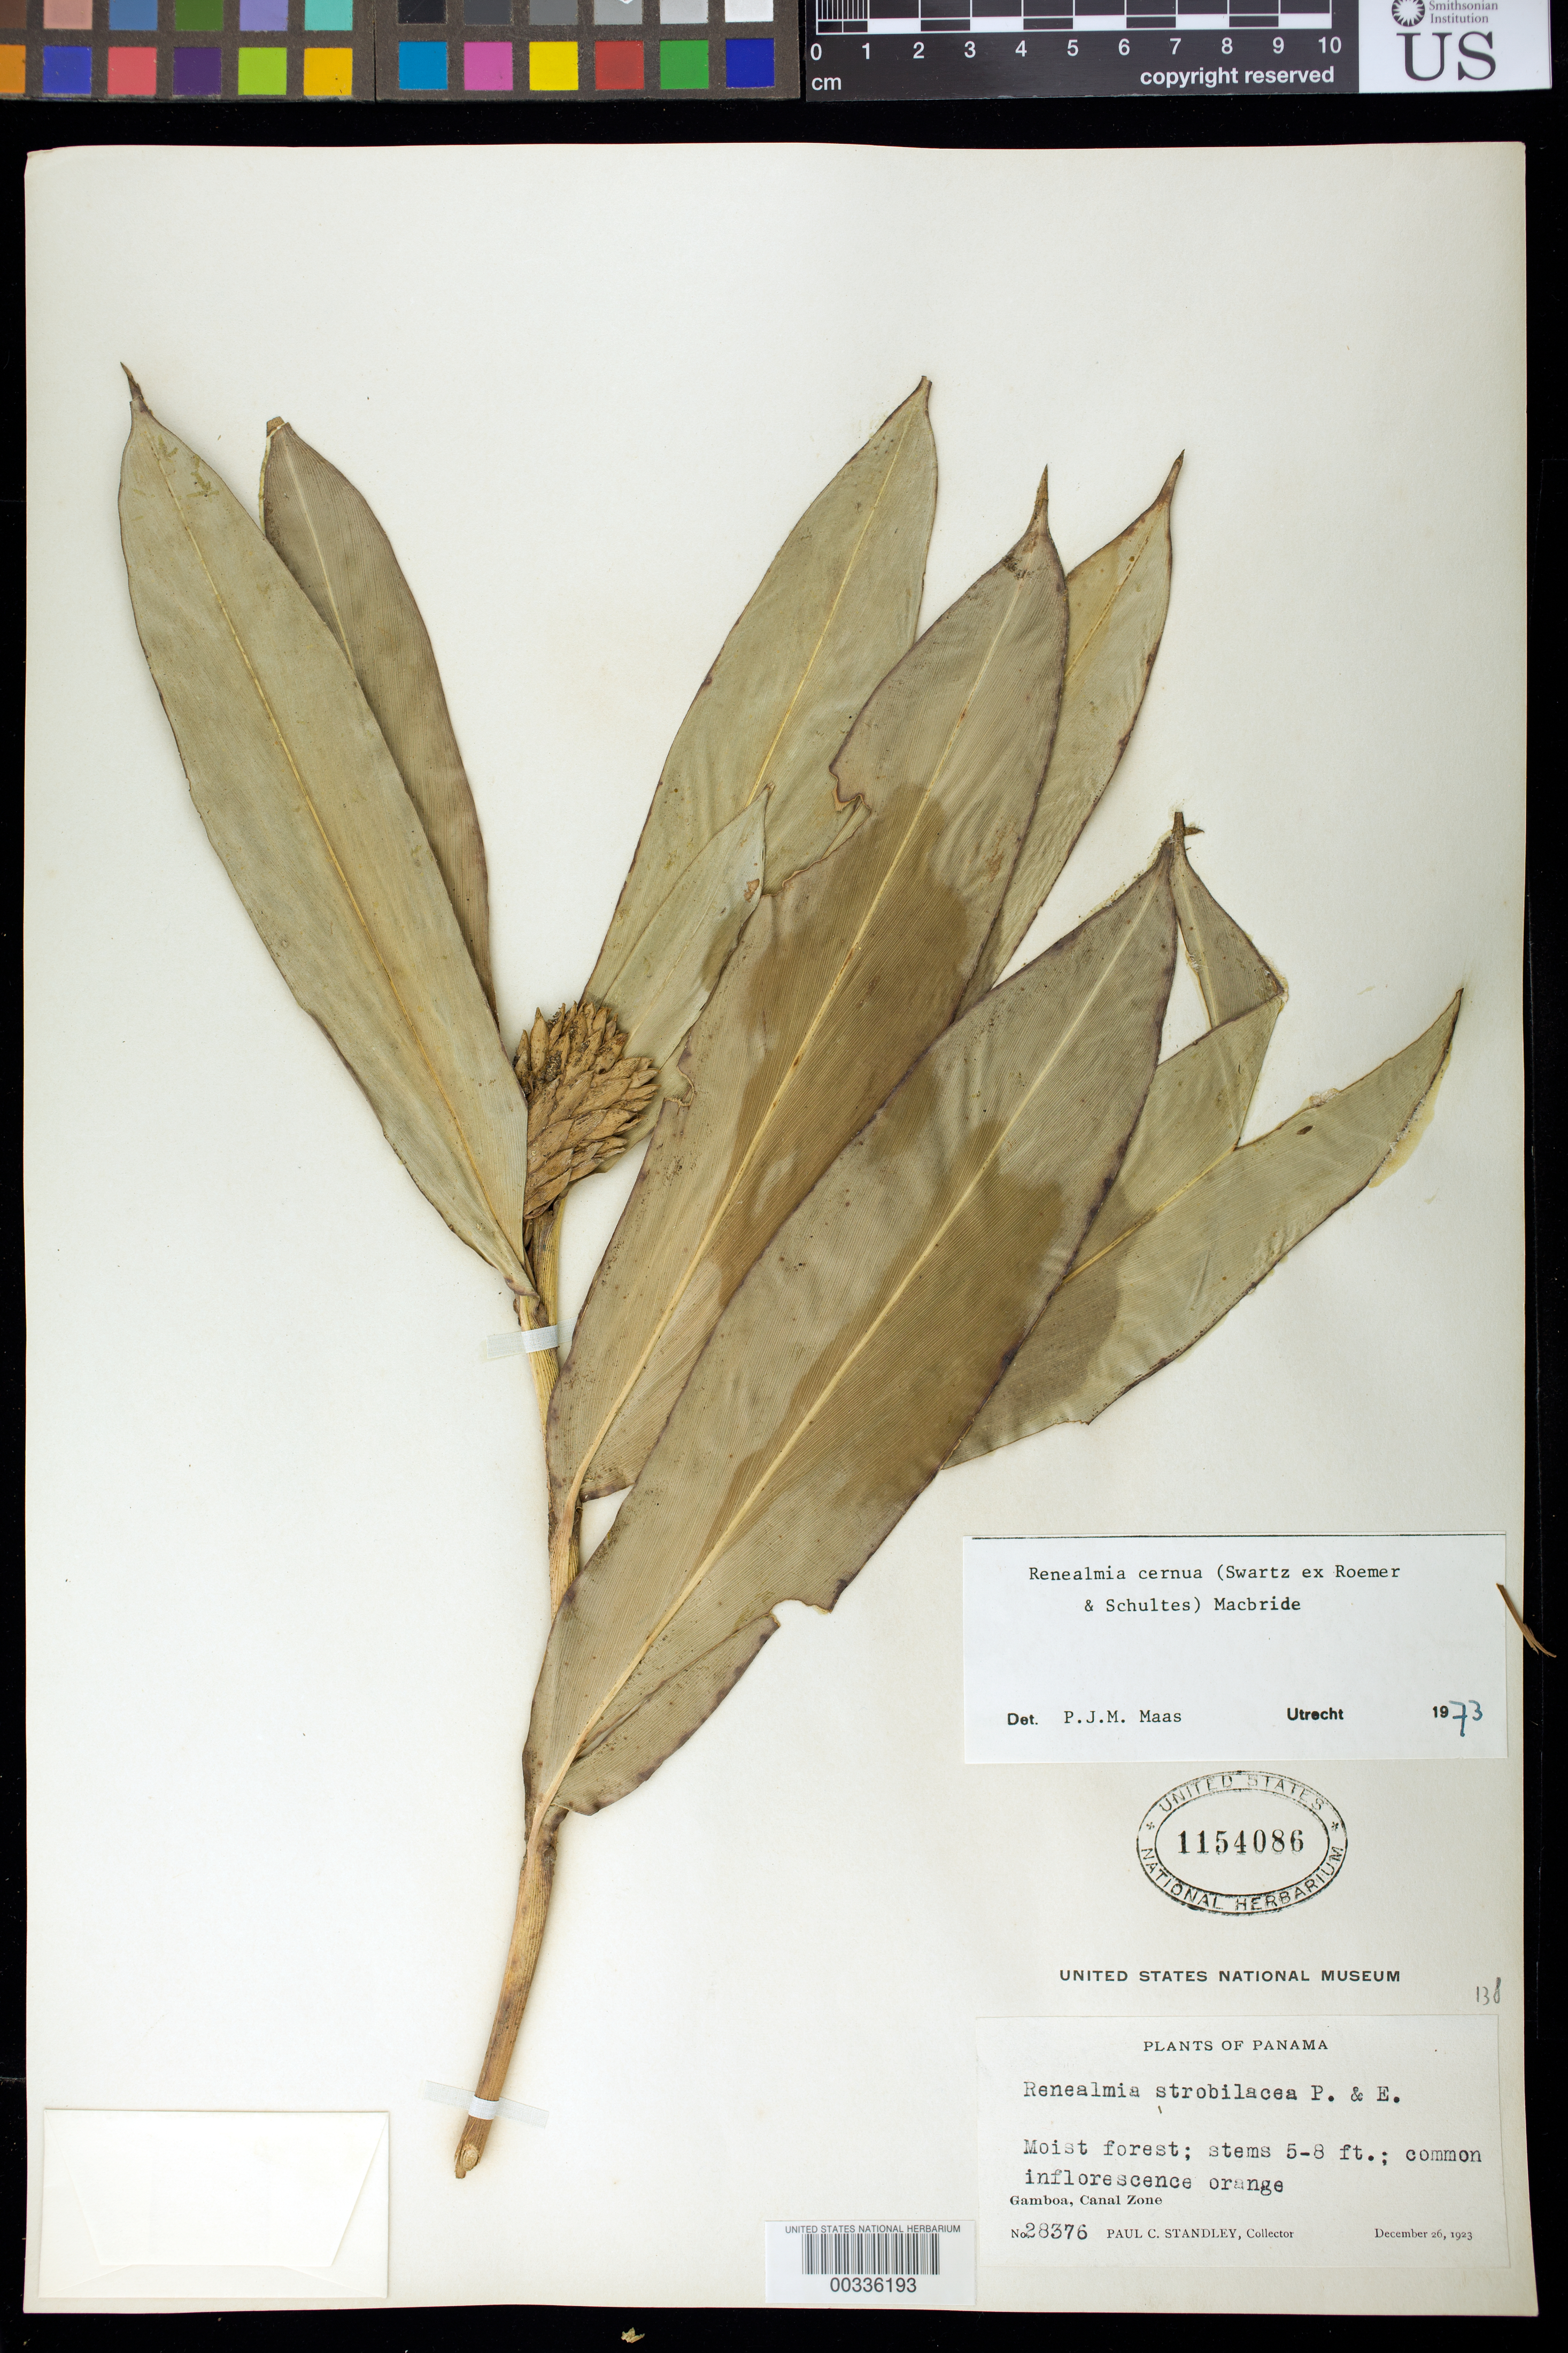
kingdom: Plantae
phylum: Tracheophyta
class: Liliopsida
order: Zingiberales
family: Zingiberaceae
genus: Renealmia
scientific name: Renealmia cernua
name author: (Sw. ex Roem. & Schult.) J.F. Macbr.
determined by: Maas, Paul J. M.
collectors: P. C. Standley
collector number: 28376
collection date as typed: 26 Dec 1923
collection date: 1923-12-26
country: Panama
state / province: Colón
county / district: Canal Zone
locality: Gamboa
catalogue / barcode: US 1154086